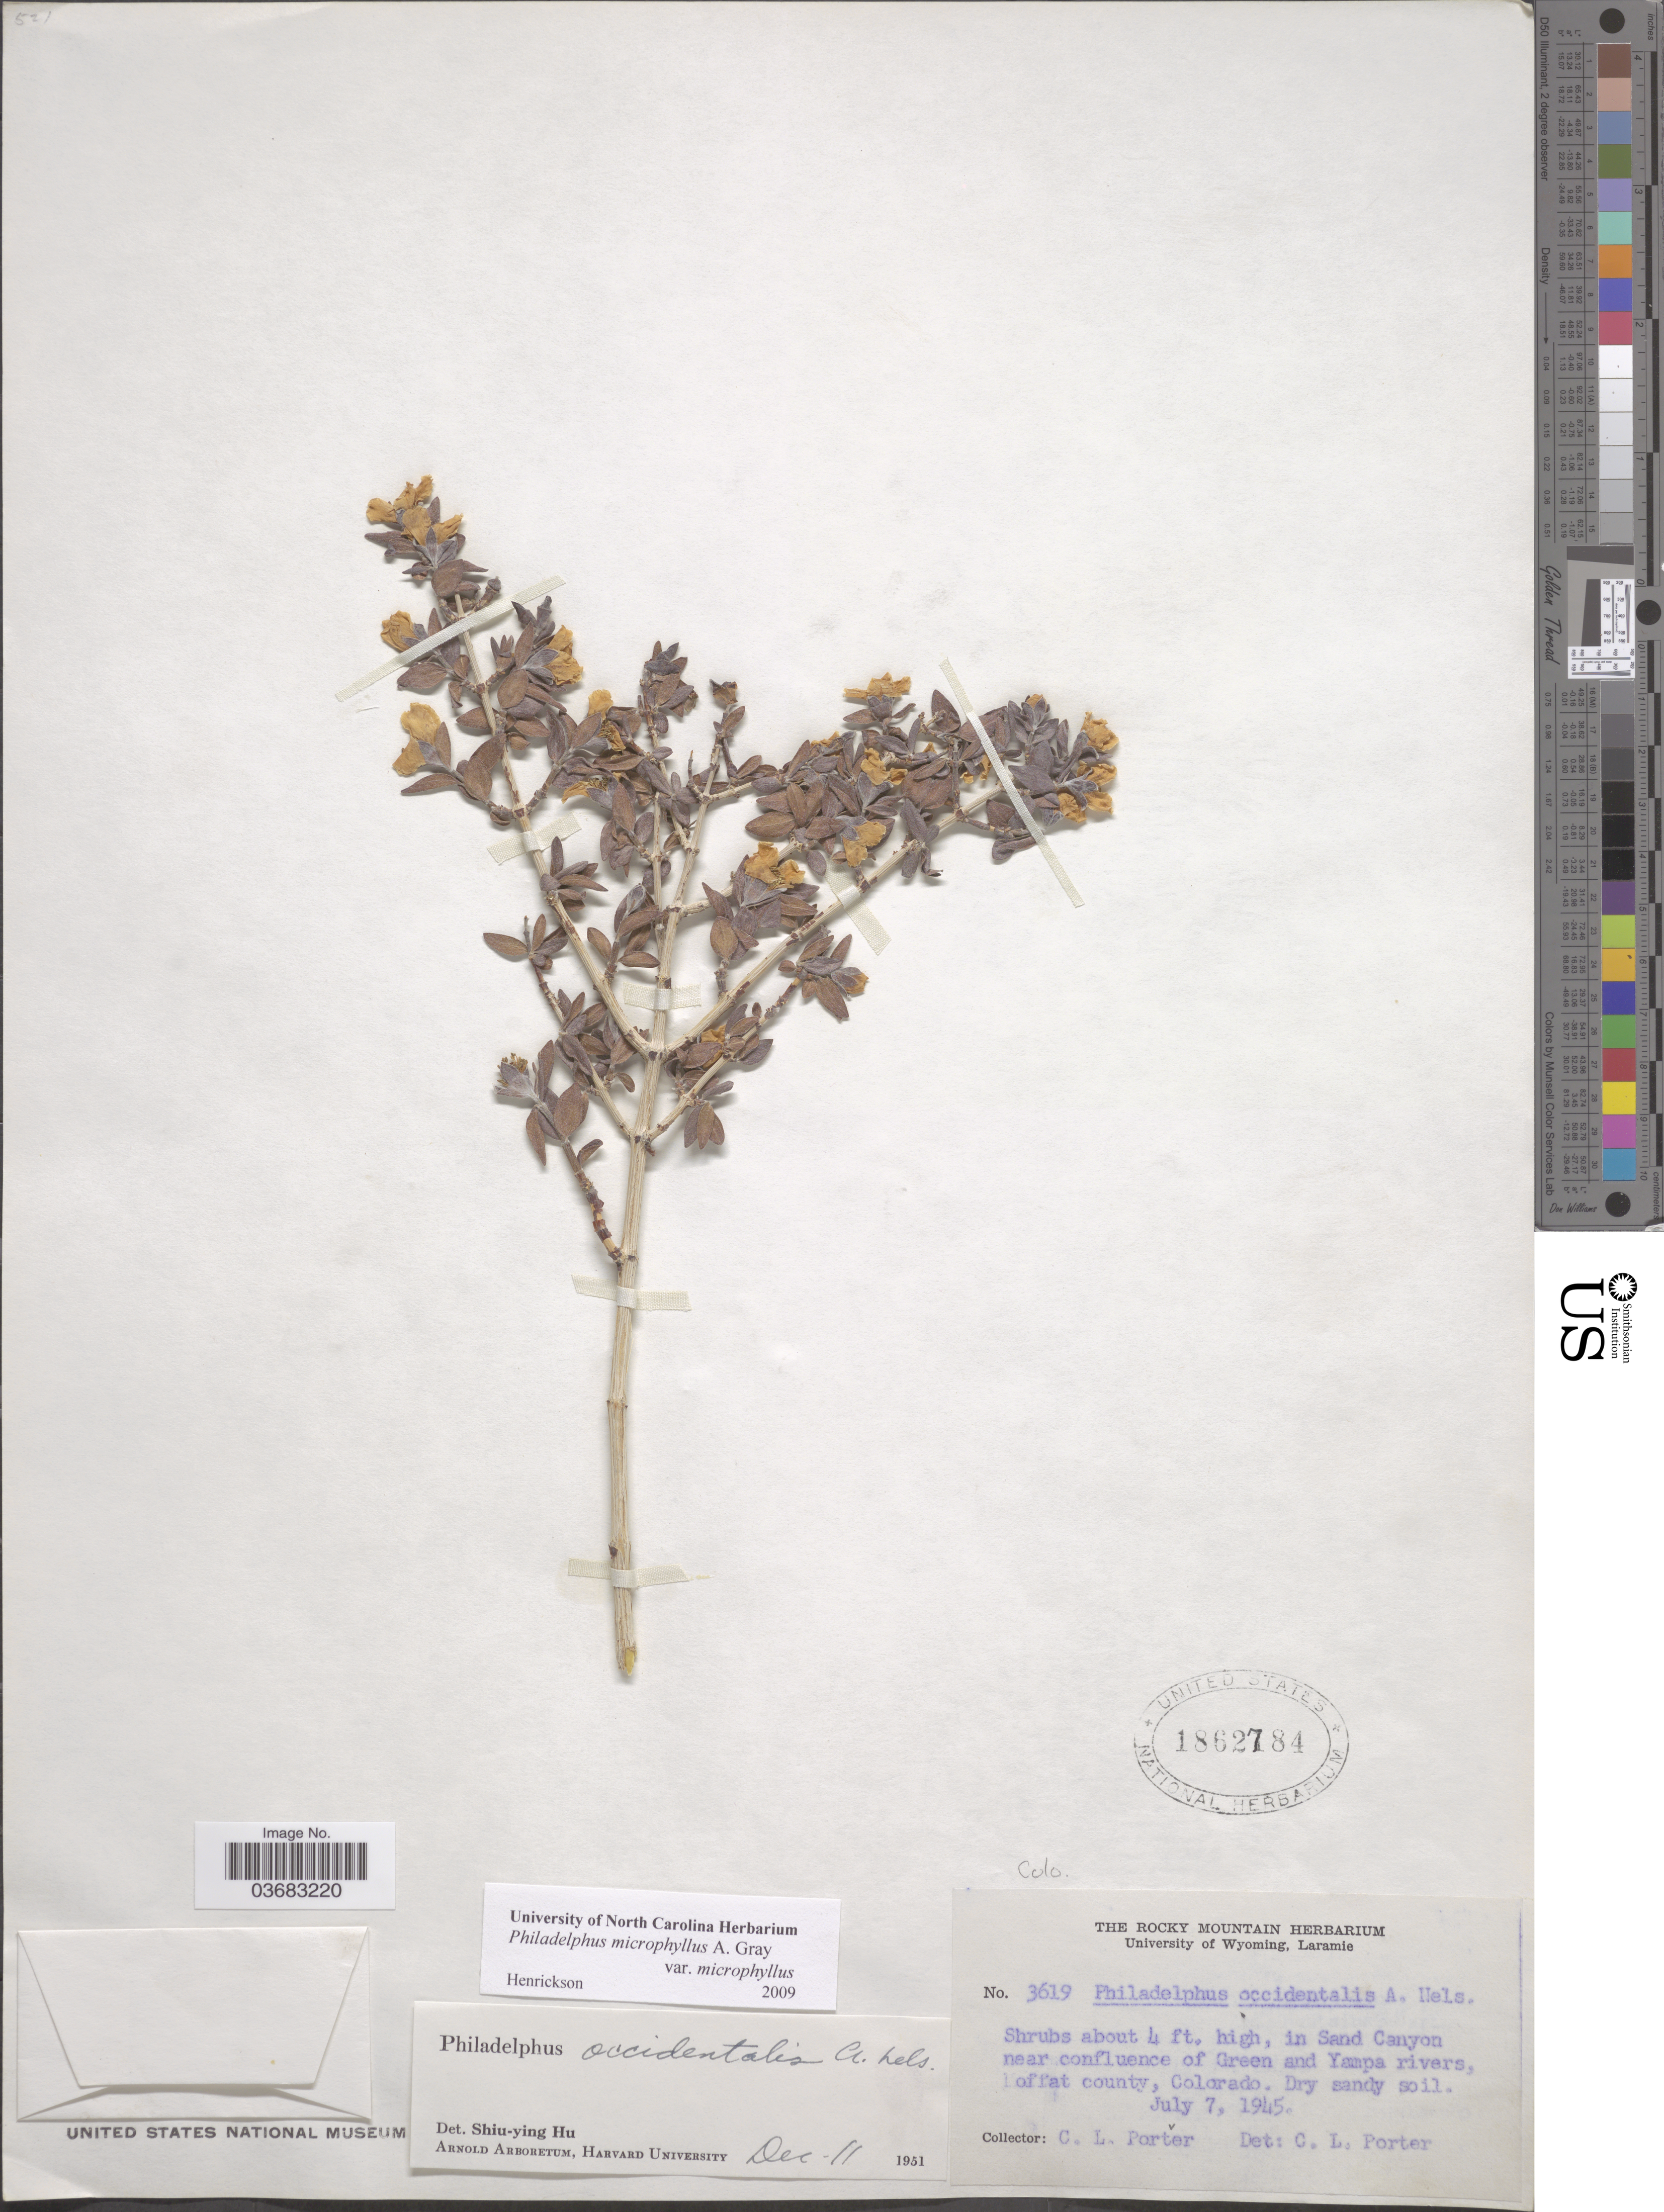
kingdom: Plantae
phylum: Tracheophyta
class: Magnoliopsida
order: Cornales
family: Hydrangeaceae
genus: Philadelphus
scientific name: Philadelphus microphyllus var. microphyllus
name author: A. Gray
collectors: C. L. Porter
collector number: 3619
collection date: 1945-07-07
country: United States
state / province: Colorado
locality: In Sand Canyon near confluence of Green and Yampa rivers, Loffat county.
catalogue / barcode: US 1862784